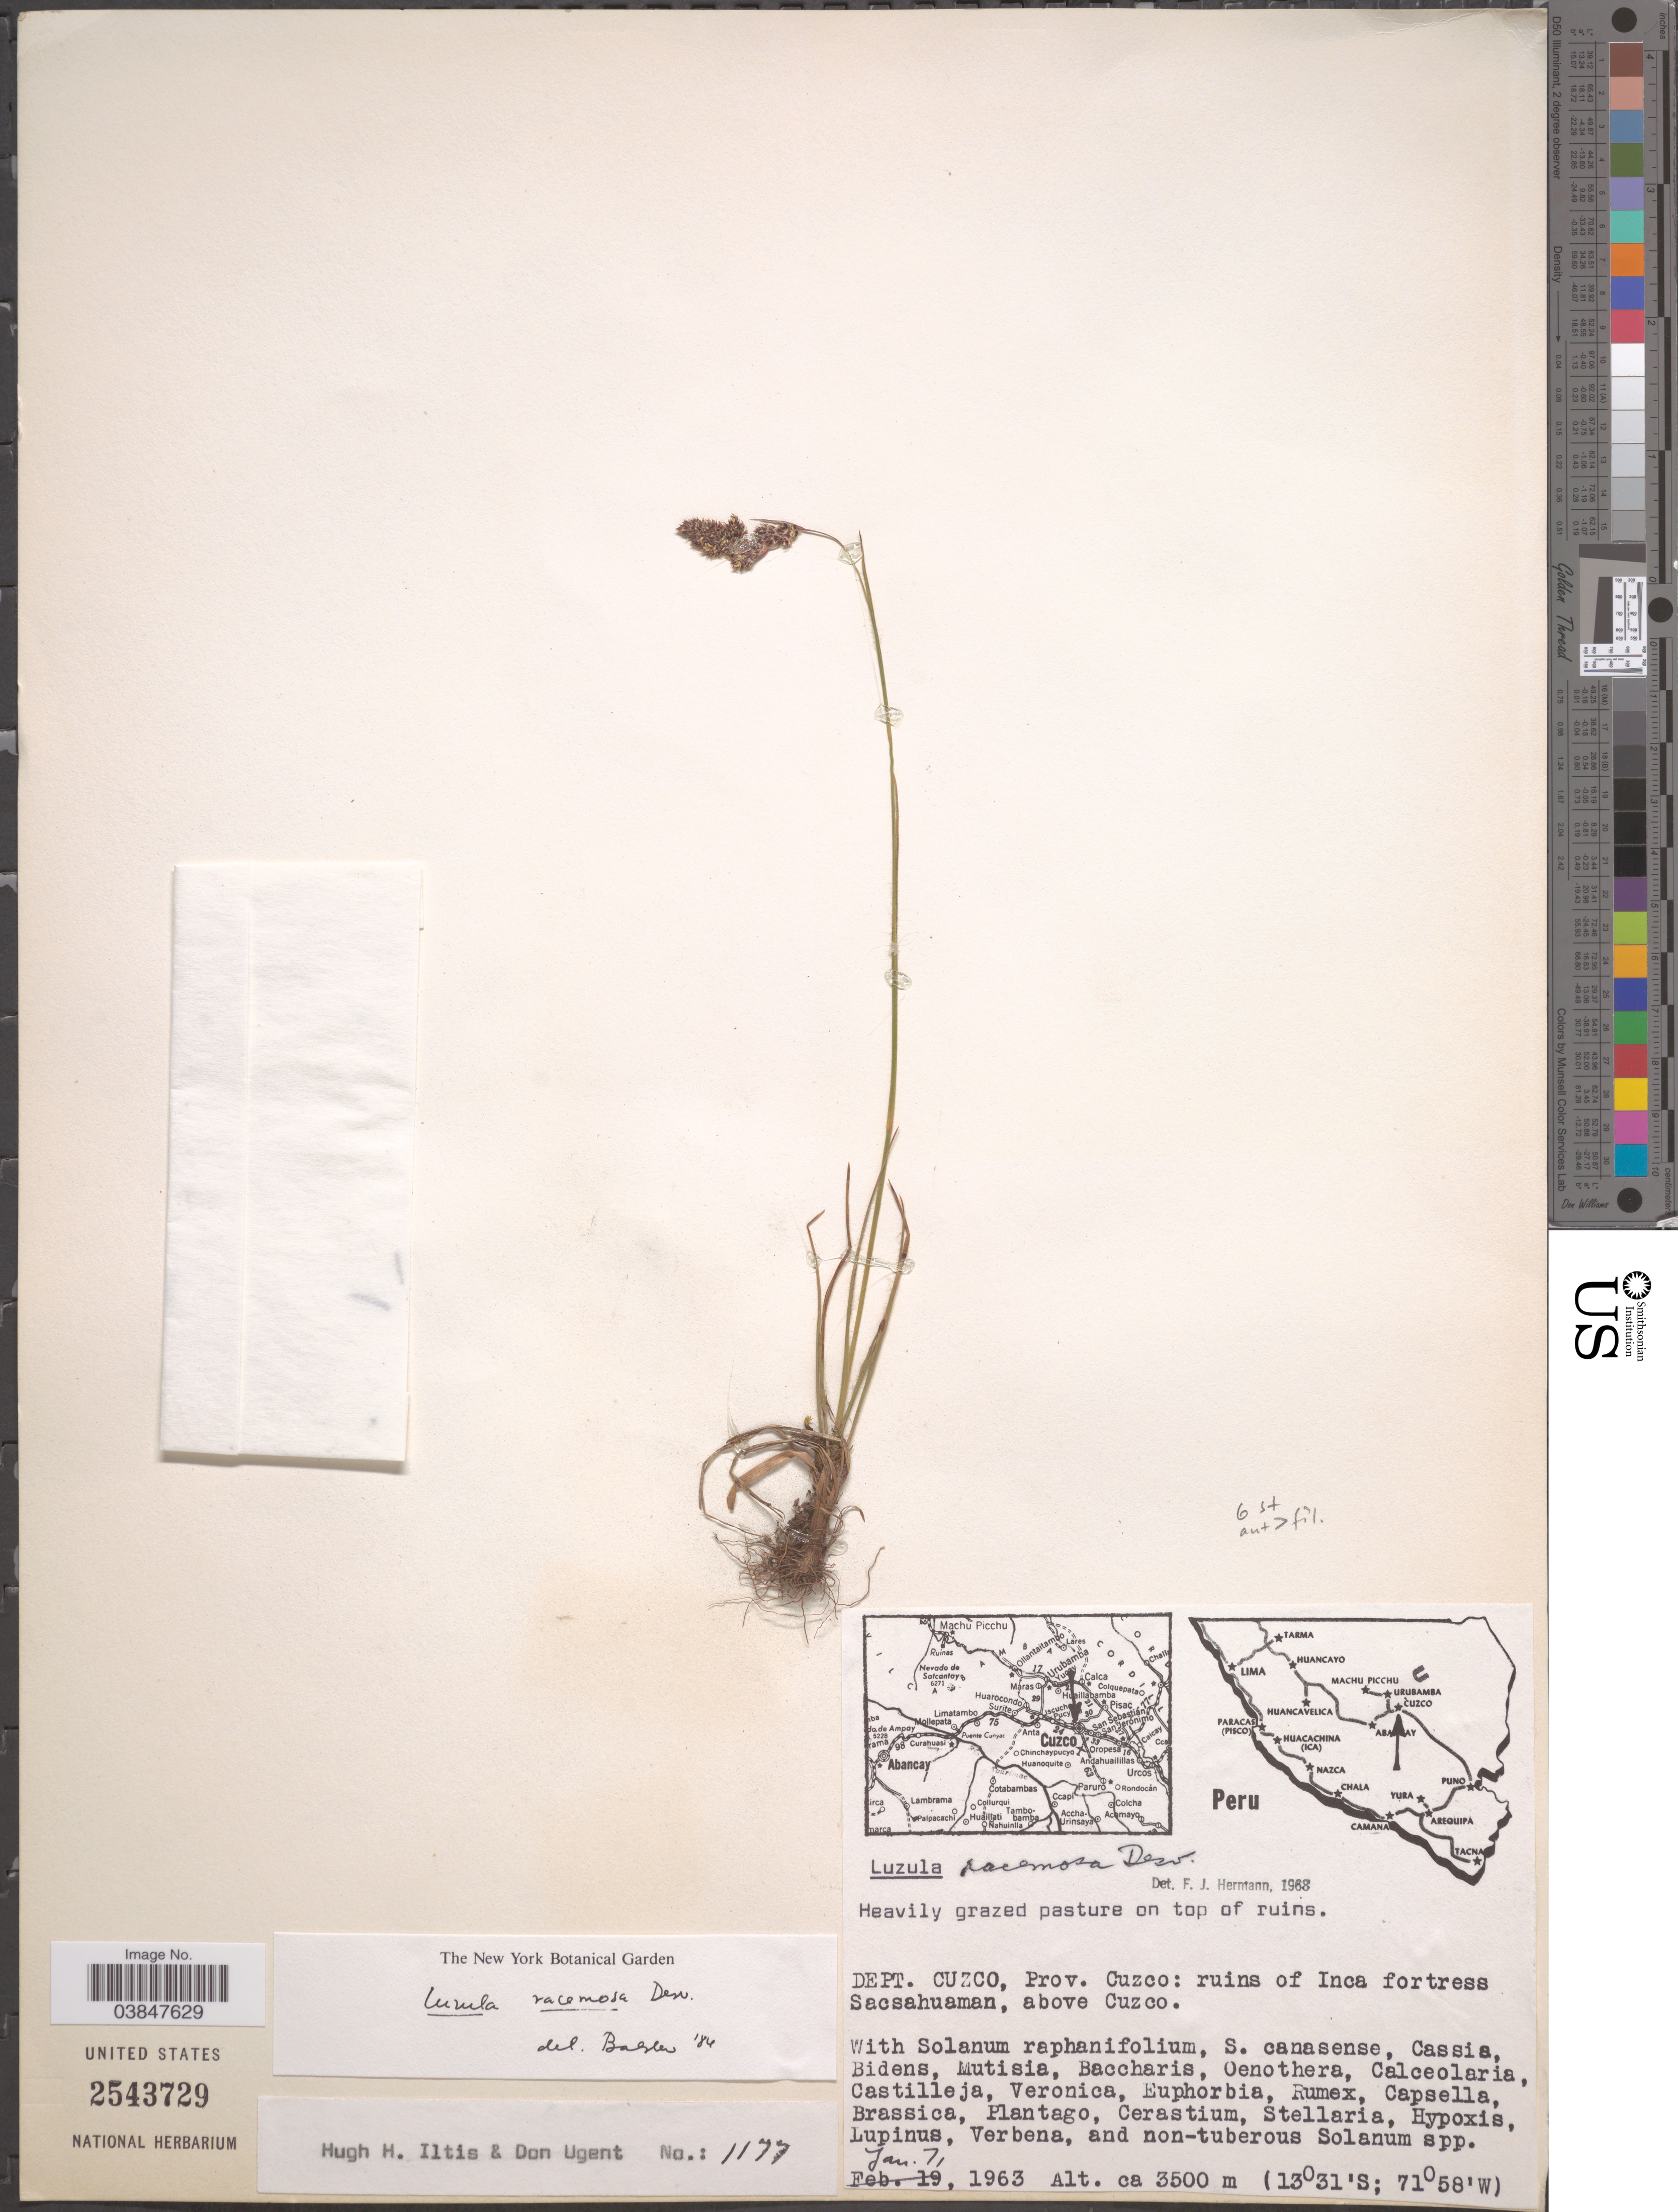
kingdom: Plantae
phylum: Tracheophyta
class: Liliopsida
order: Poales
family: Juncaceae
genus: Luzula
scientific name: Luzula racemosa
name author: Desv.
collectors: H. H. Iltis & D. Ugent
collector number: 1177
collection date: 1963-01-07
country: Peru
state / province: Cusco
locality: Dept. Cuzco, Prov. Cuzco: ruins of Inca fortress Sacsahuaman, above Cuzco.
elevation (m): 3500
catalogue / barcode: US 2543729